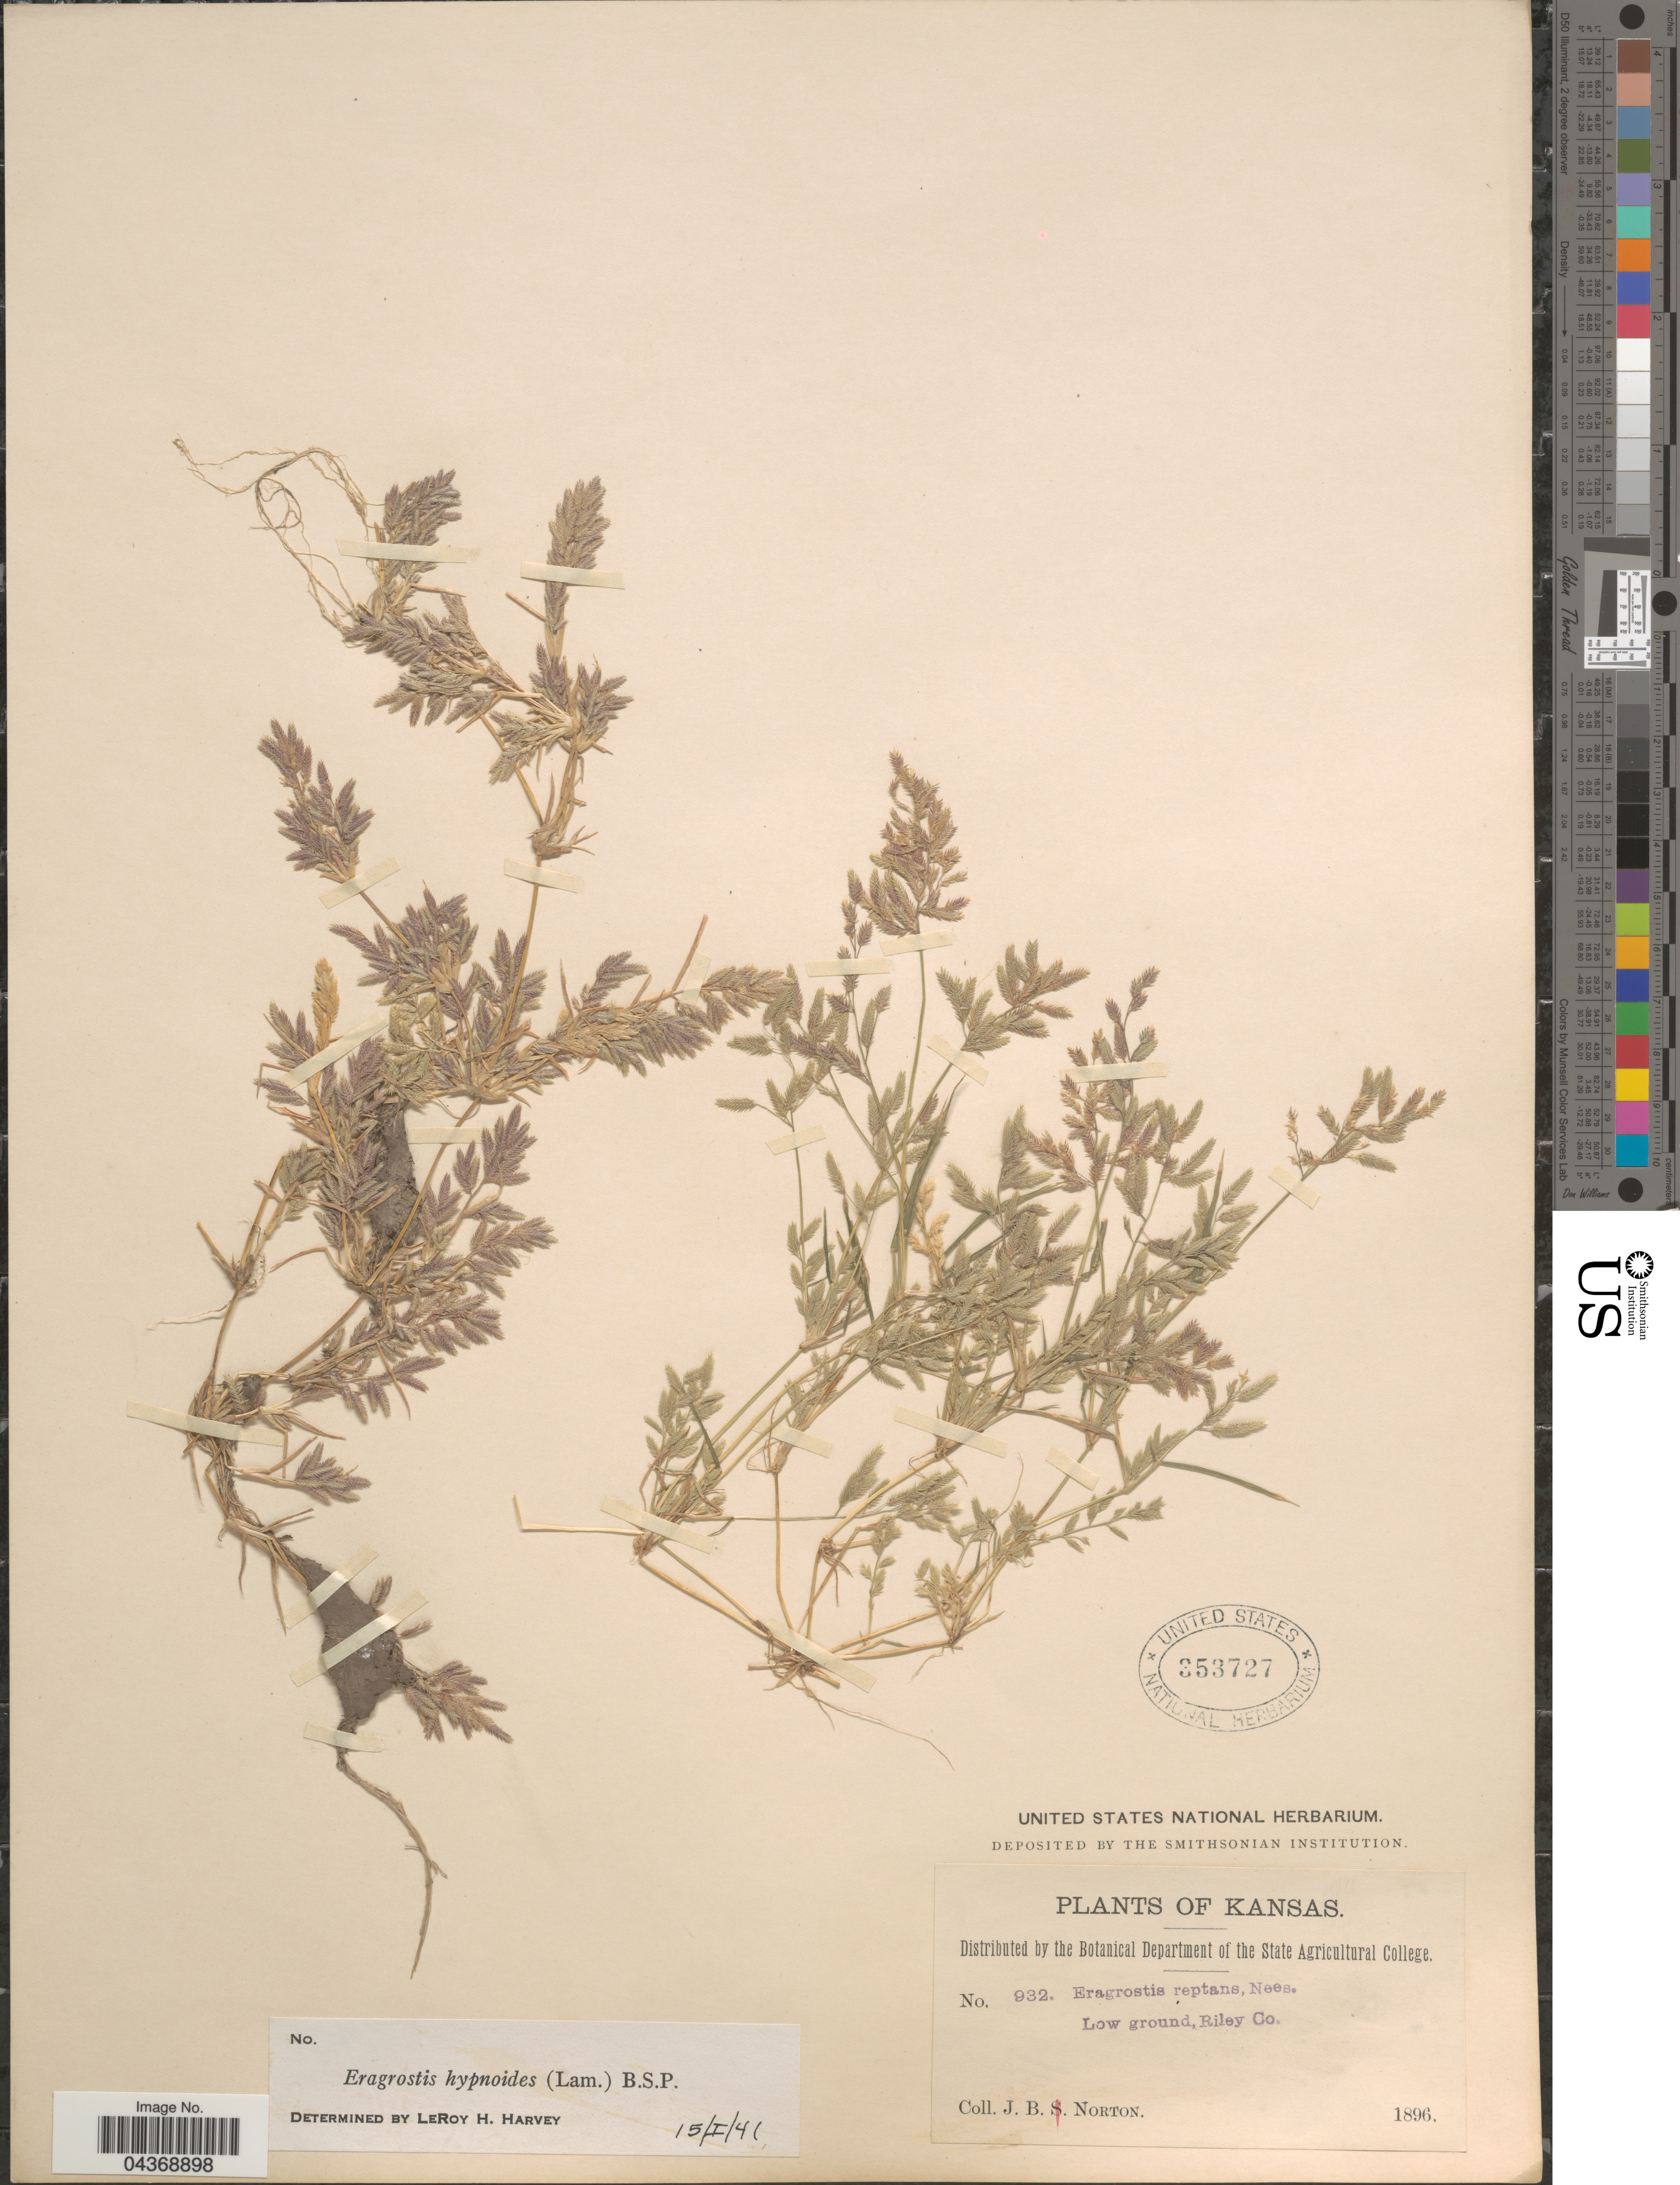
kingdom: Plantae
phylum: Tracheophyta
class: Liliopsida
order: Poales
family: Poaceae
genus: Eragrostis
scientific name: Eragrostis hypnoides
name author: (Lam.) Britton, Stearns & Poggenb.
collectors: J. B. Norton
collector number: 932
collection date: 1896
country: United States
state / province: Kansas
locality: Riley Co.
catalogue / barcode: US 353727